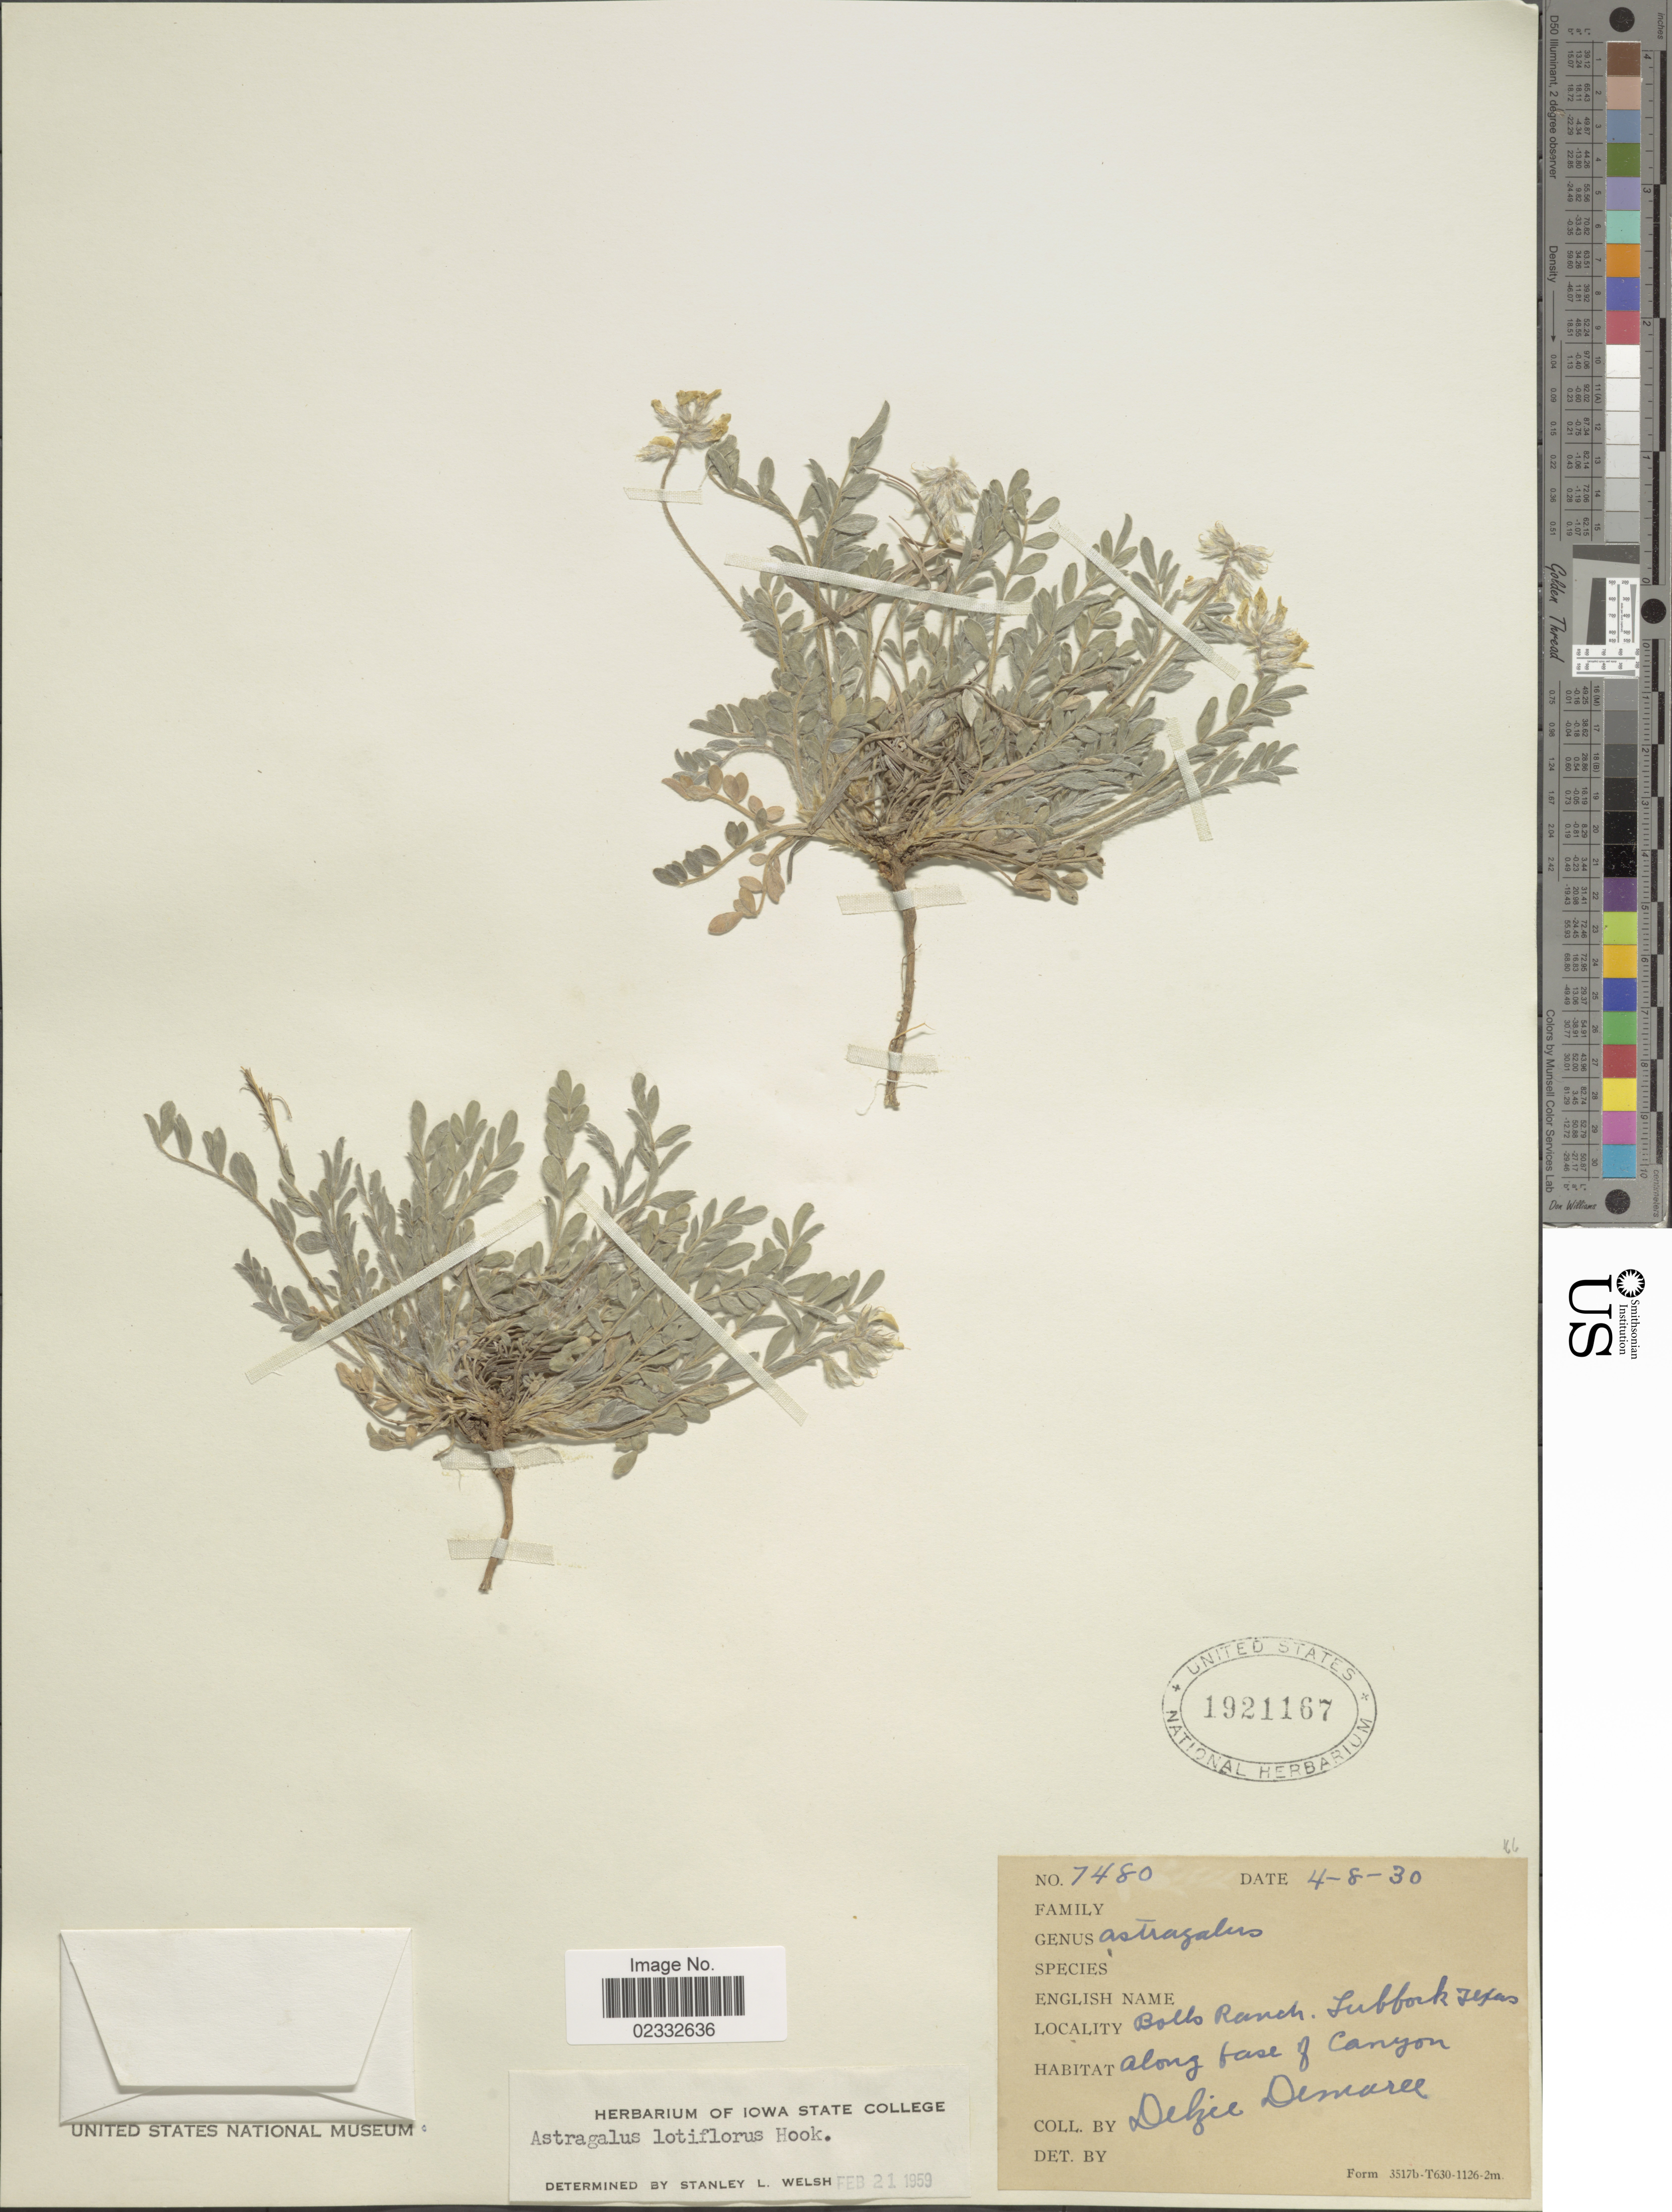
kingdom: Plantae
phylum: Tracheophyta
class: Magnoliopsida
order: Fabales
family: Fabaceae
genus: Astragalus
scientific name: Astragalus lotiflorus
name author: Hook.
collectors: D. Demaree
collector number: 7480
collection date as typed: Transcribed d/m/y: 8/4/30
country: United States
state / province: Texas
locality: Bolls Ranch. Lubbock, Texas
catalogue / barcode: US 1921167